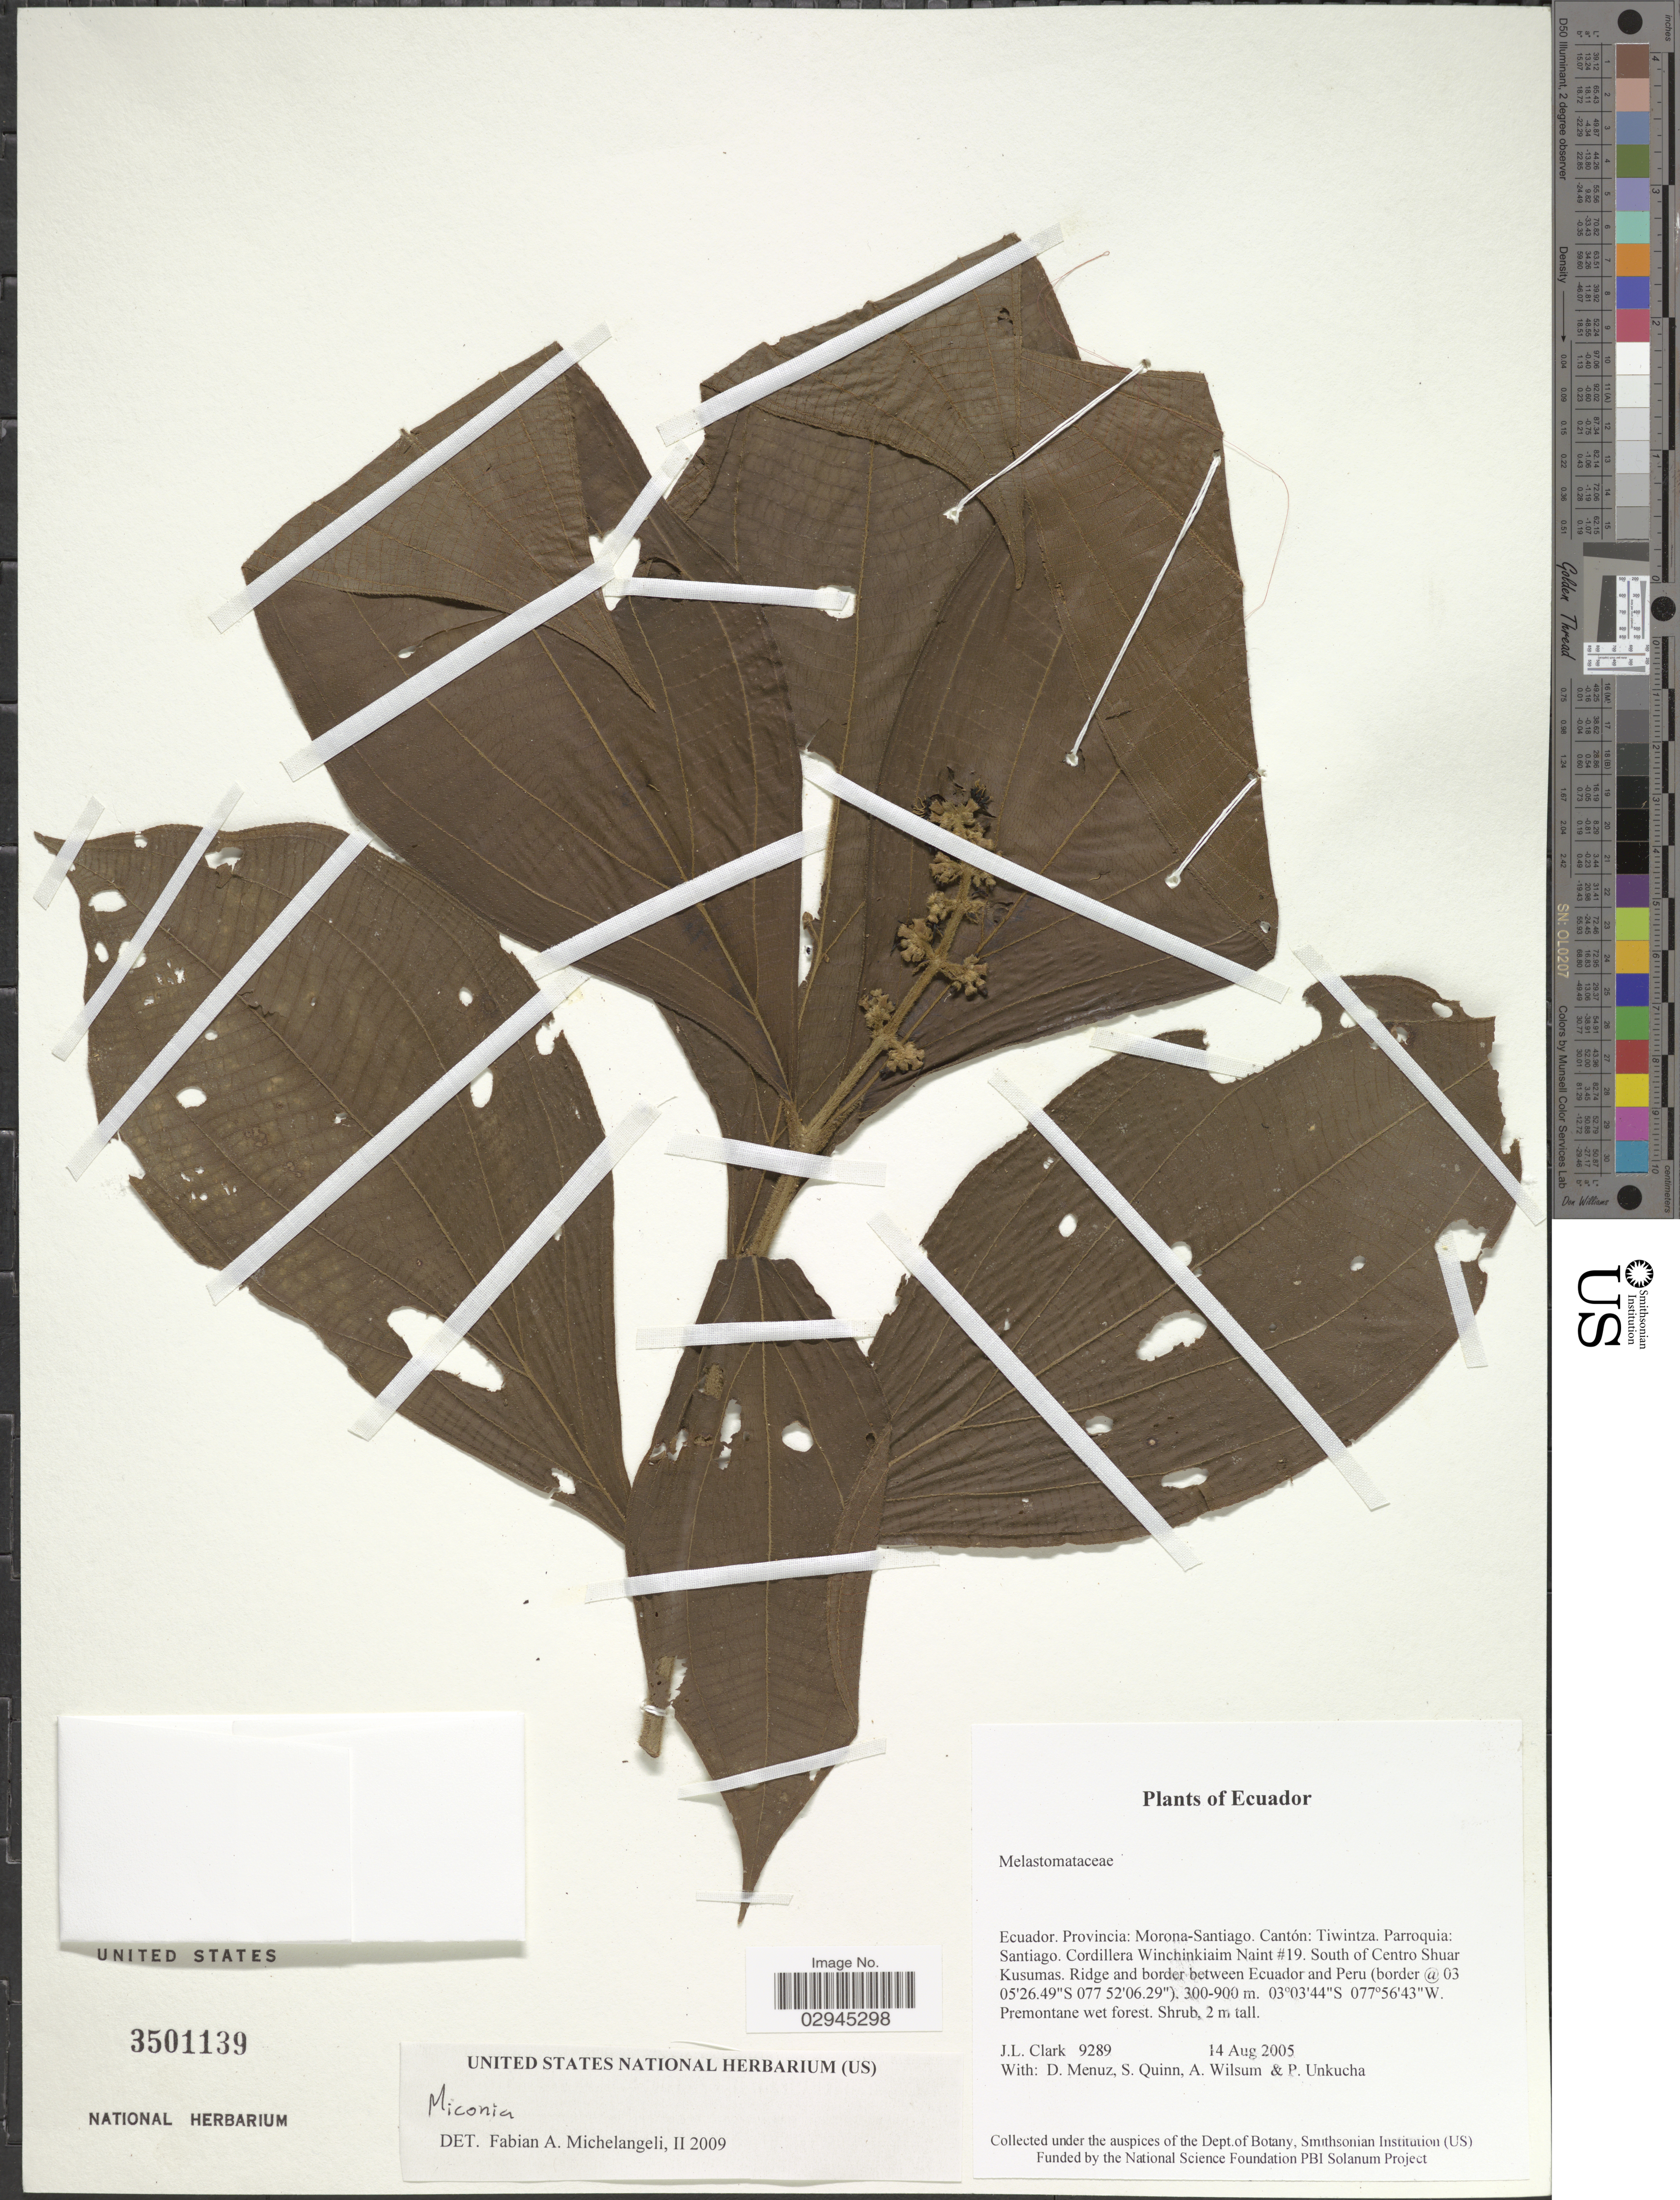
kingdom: Plantae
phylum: Tracheophyta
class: Magnoliopsida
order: Myrtales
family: Melastomataceae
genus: Miconia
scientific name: Miconia nervosa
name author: (Sm.) Triana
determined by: Nascimento, Matheus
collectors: J. L. Clark, D. Menuz, S. Quinn, A. Wilsum & P. Unkucha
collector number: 9289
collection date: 2005-08-14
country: Ecuador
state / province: Morona-Santiago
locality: Cantón: Tiwintza. Parroquia: Santiago. Cordillera Winchinkiaim Naint #19. South of Centro Shuar Kusumas. Ridge and border Ecuador and Peru.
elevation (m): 300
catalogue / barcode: US 3501139